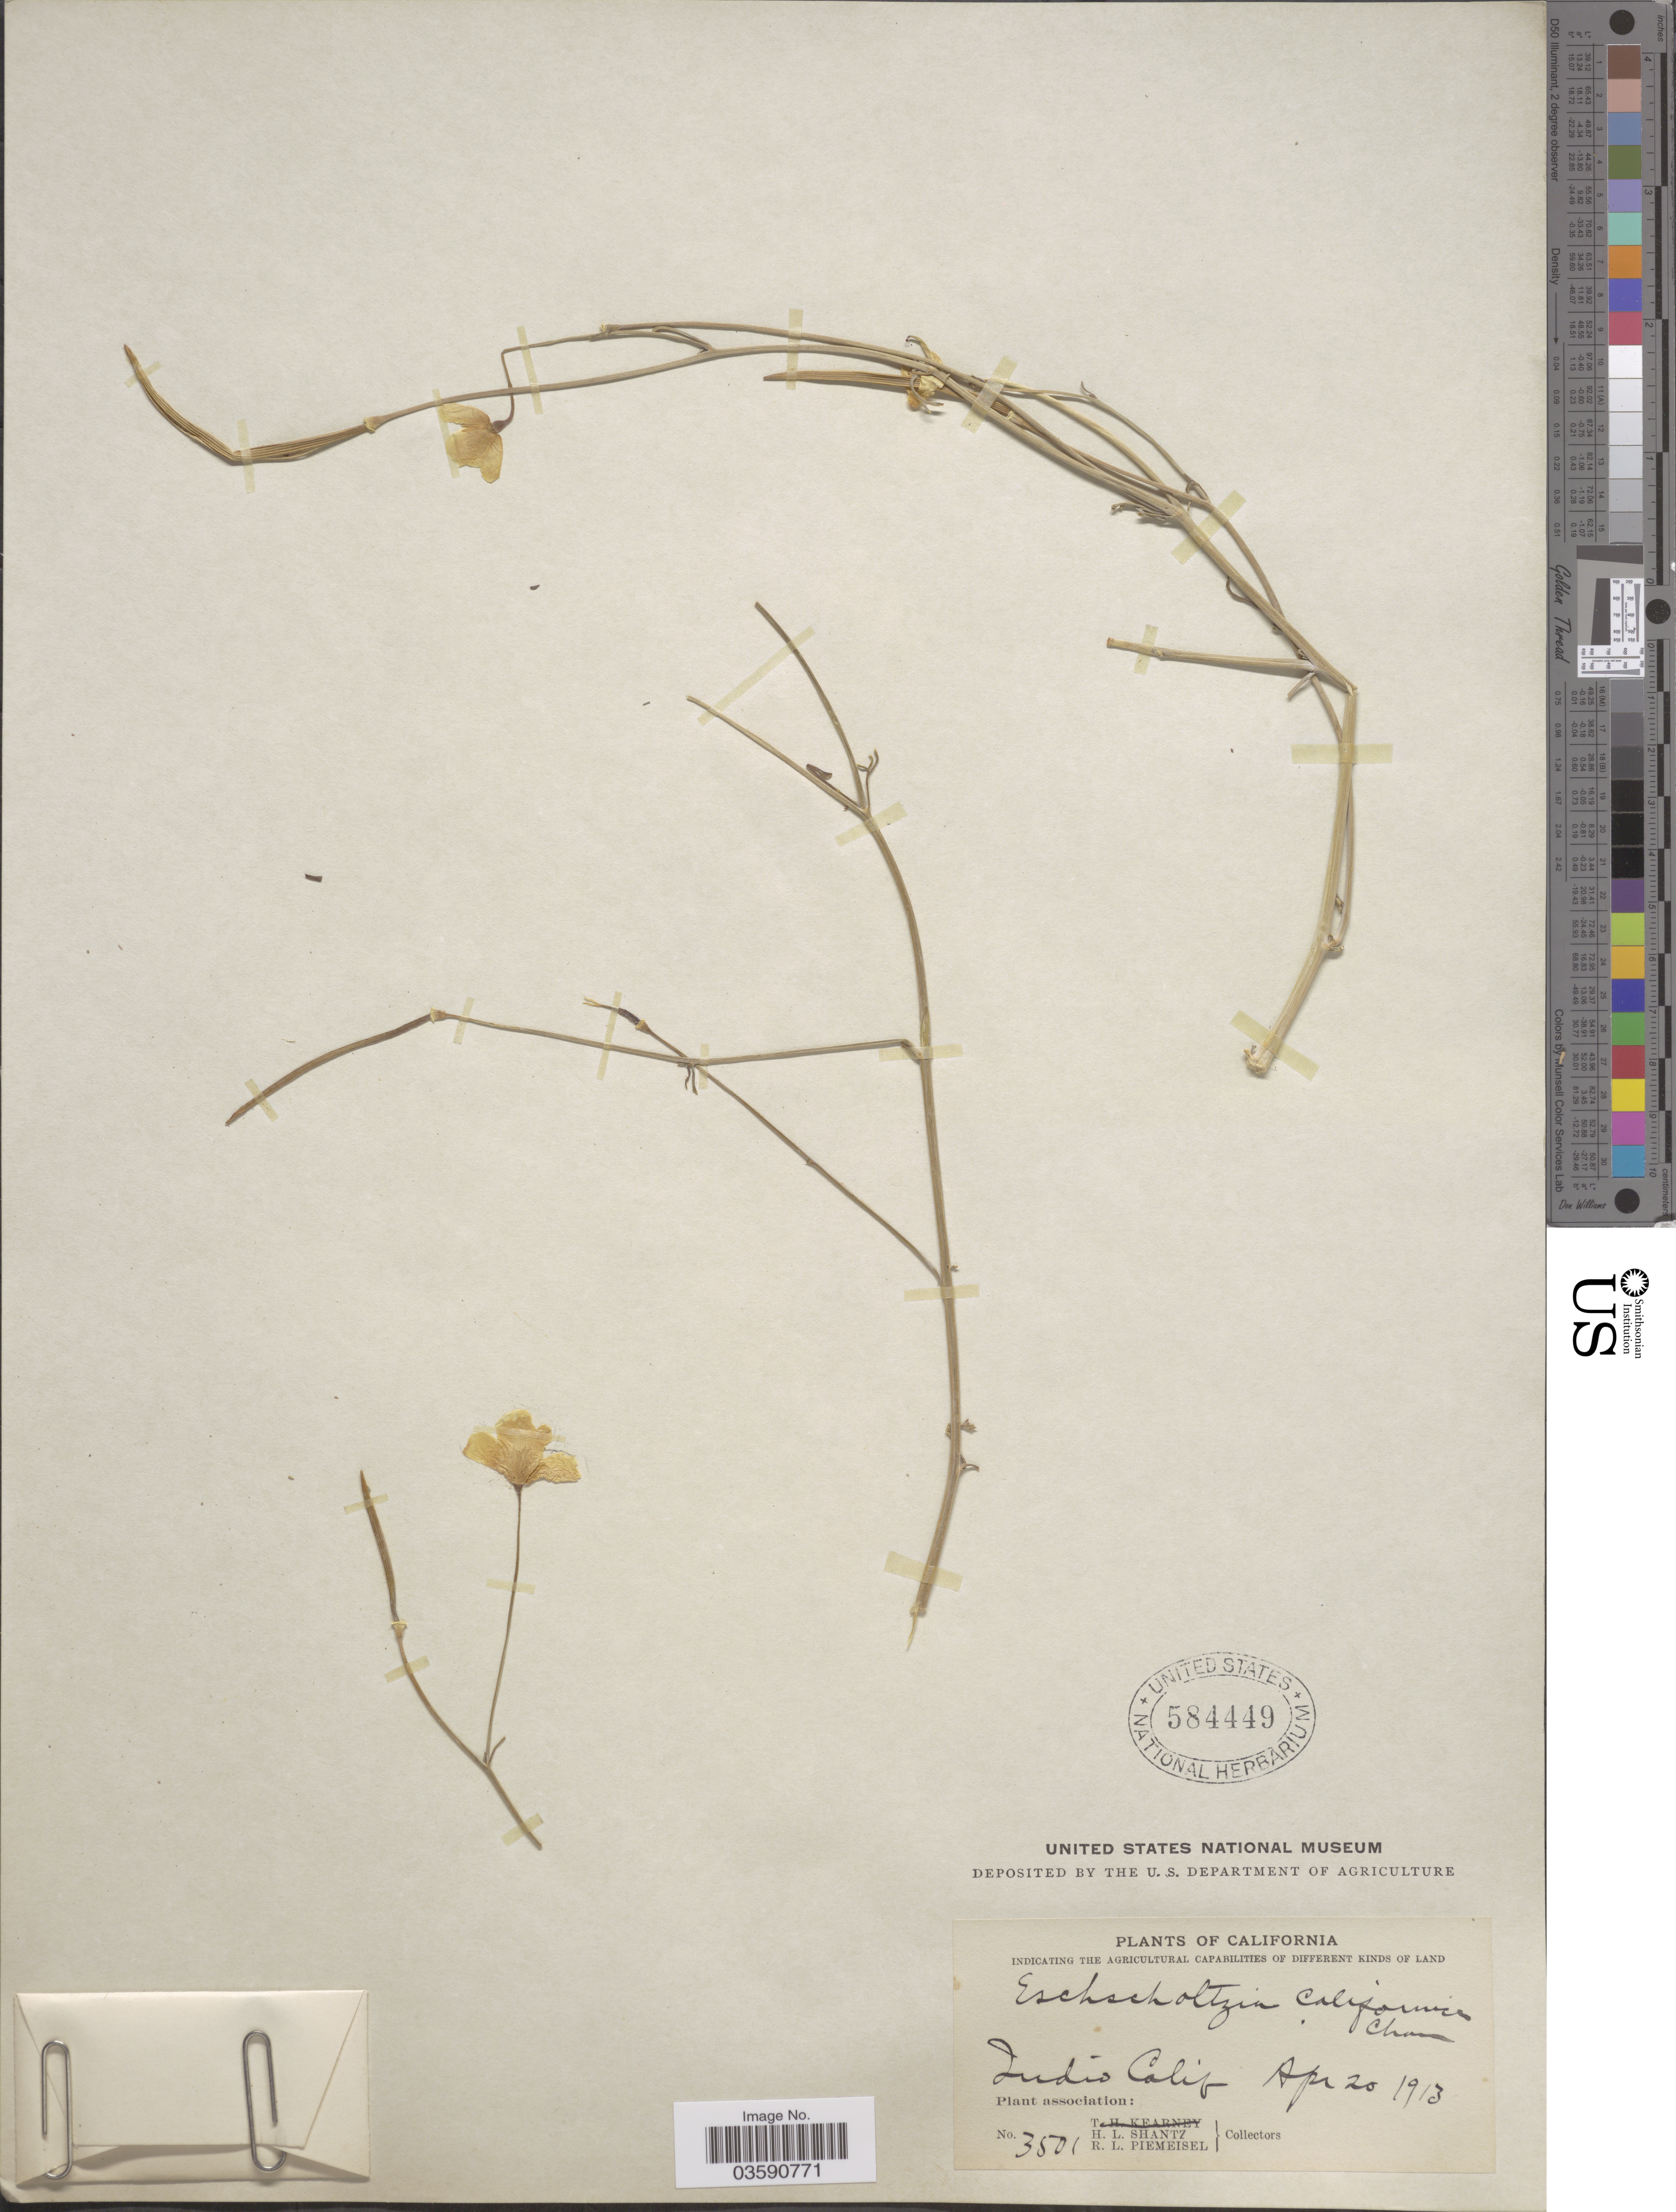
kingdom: Plantae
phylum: Tracheophyta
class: Magnoliopsida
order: Ranunculales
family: Papaveraceae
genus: Eschscholzia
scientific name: Eschscholzia parishii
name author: Greene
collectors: H. Shantz & R. L. Piemeisel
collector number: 3501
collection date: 1913-04-20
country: United States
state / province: California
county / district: Riverside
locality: Indio Calif.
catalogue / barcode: US 584449